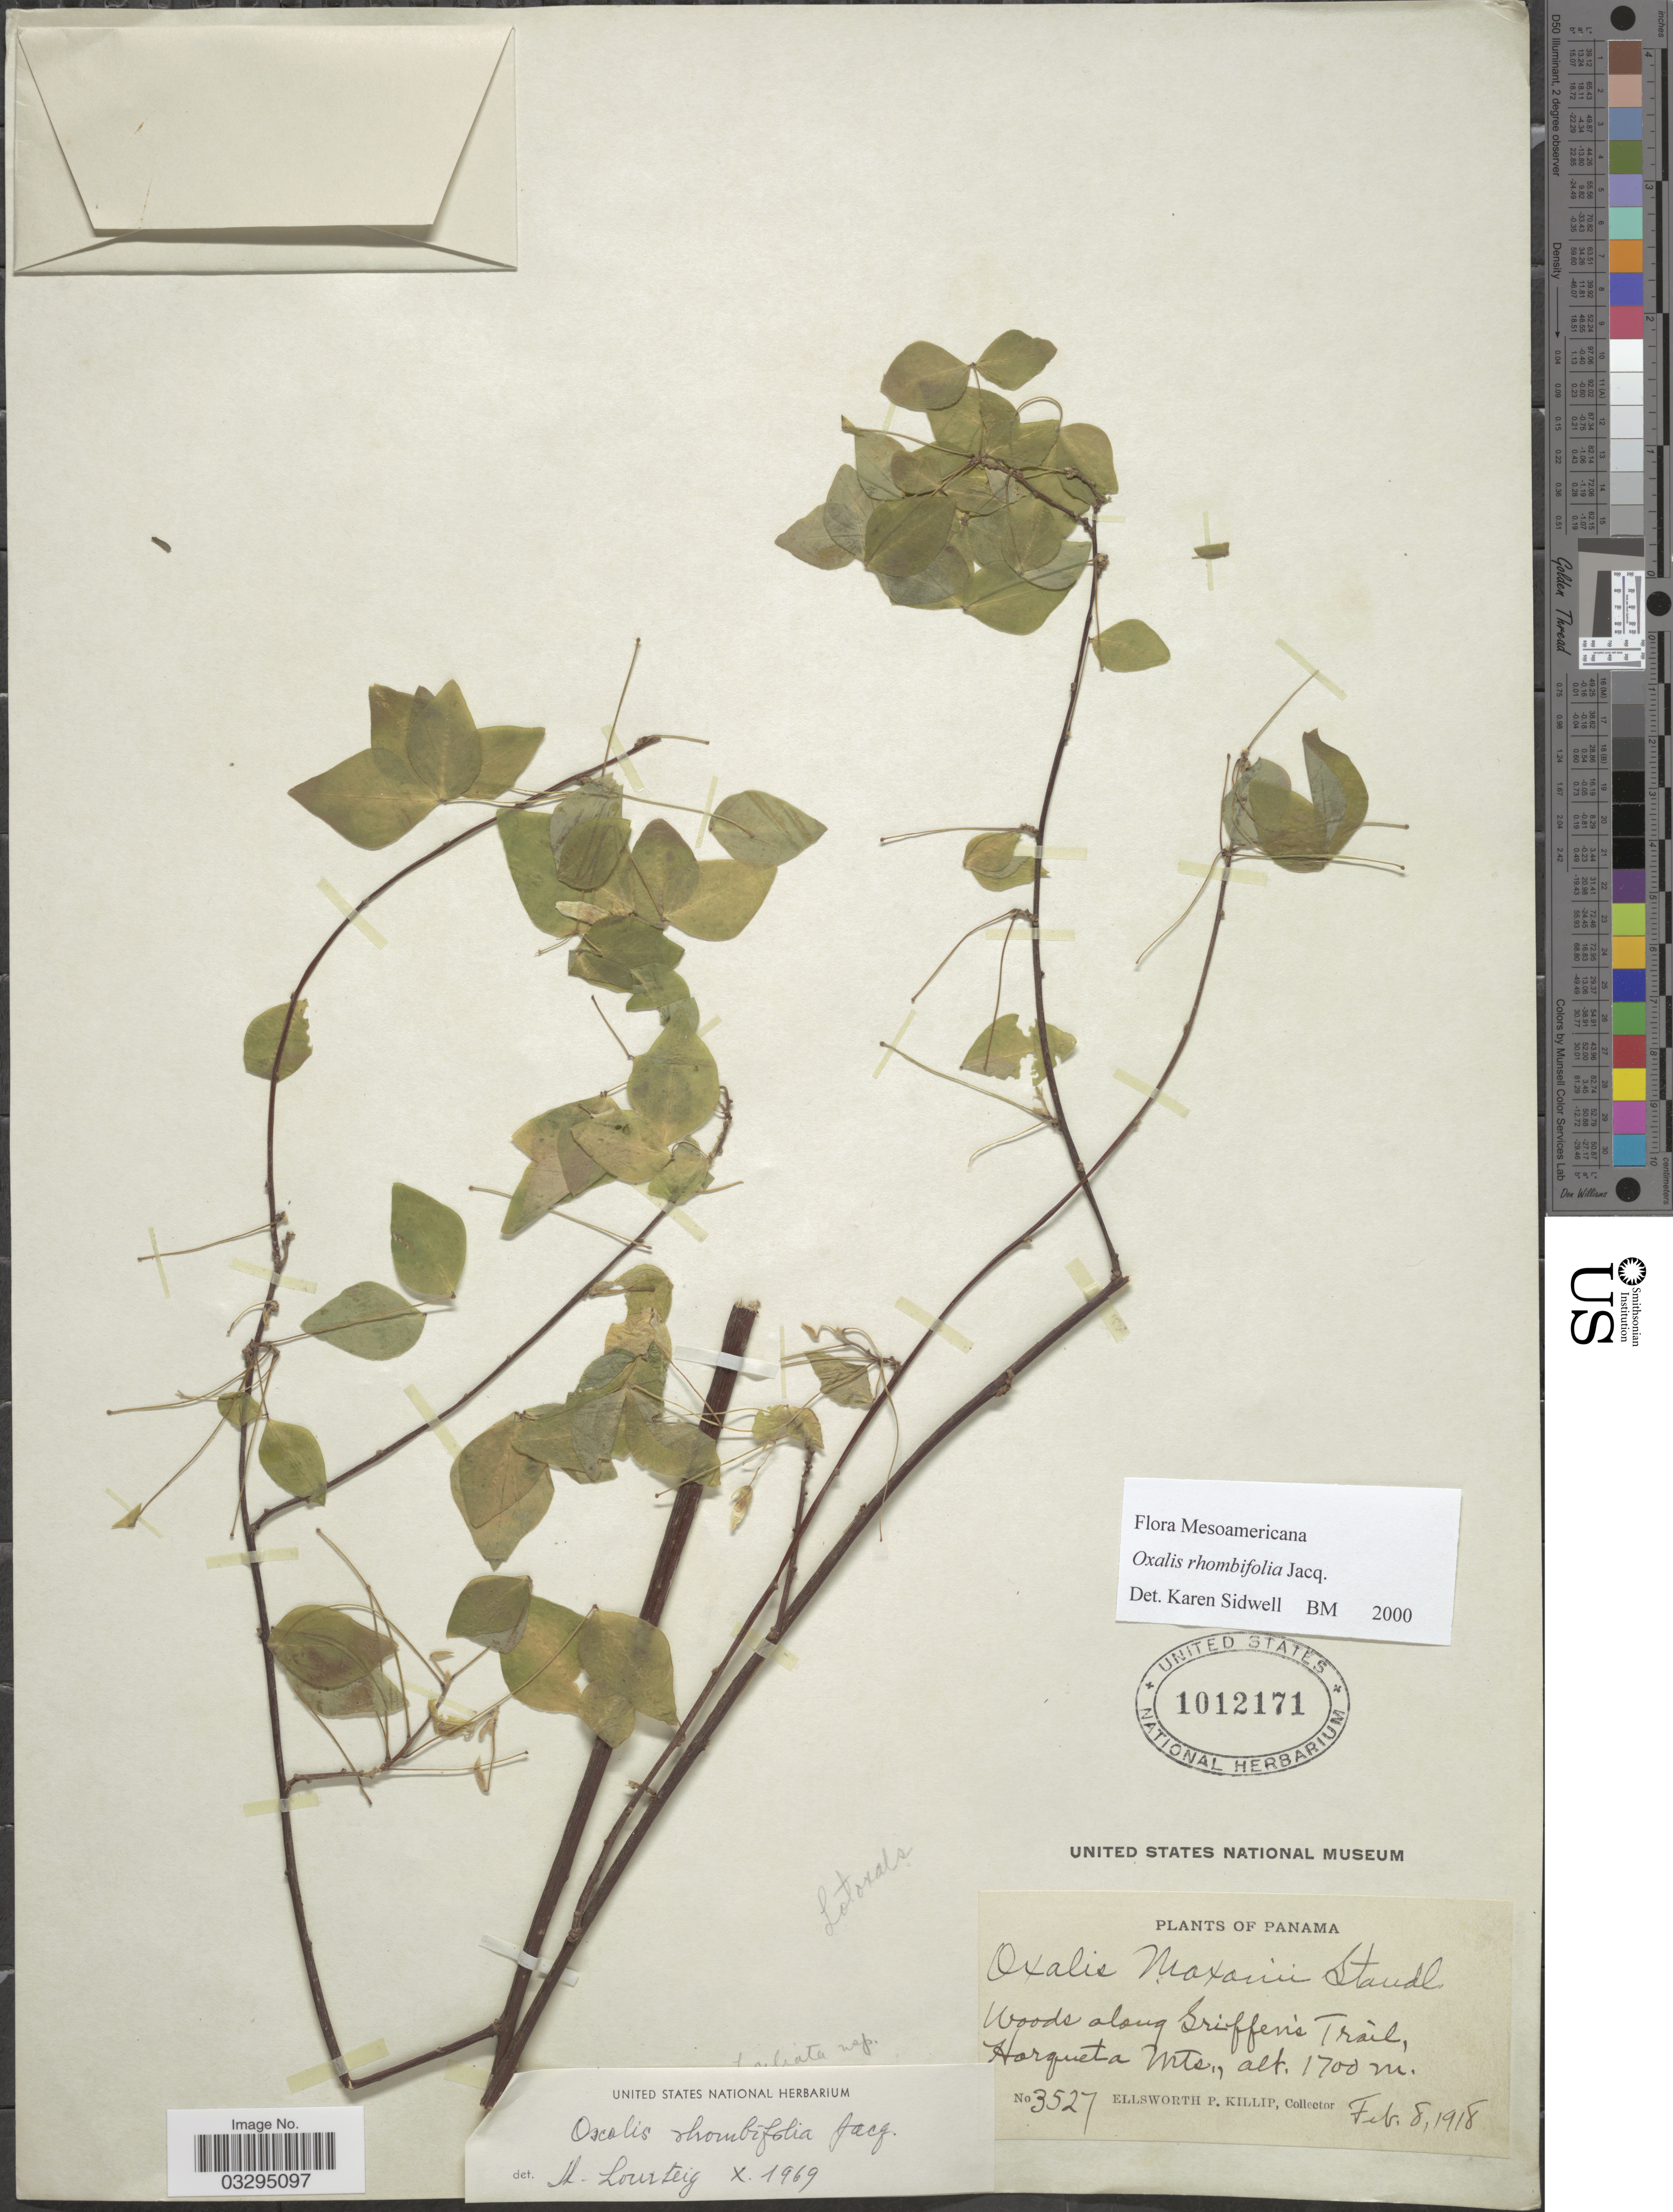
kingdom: Plantae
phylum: Tracheophyta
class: Magnoliopsida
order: Oxalidales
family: Oxalidaceae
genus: Oxalis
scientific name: Oxalis rhombifolia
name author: Jacq.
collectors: E. P. Killip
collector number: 3527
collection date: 1918-02-08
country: Panama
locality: Woods along Griffen's Trail, Horqueta Mts.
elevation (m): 1700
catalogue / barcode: US 1012171